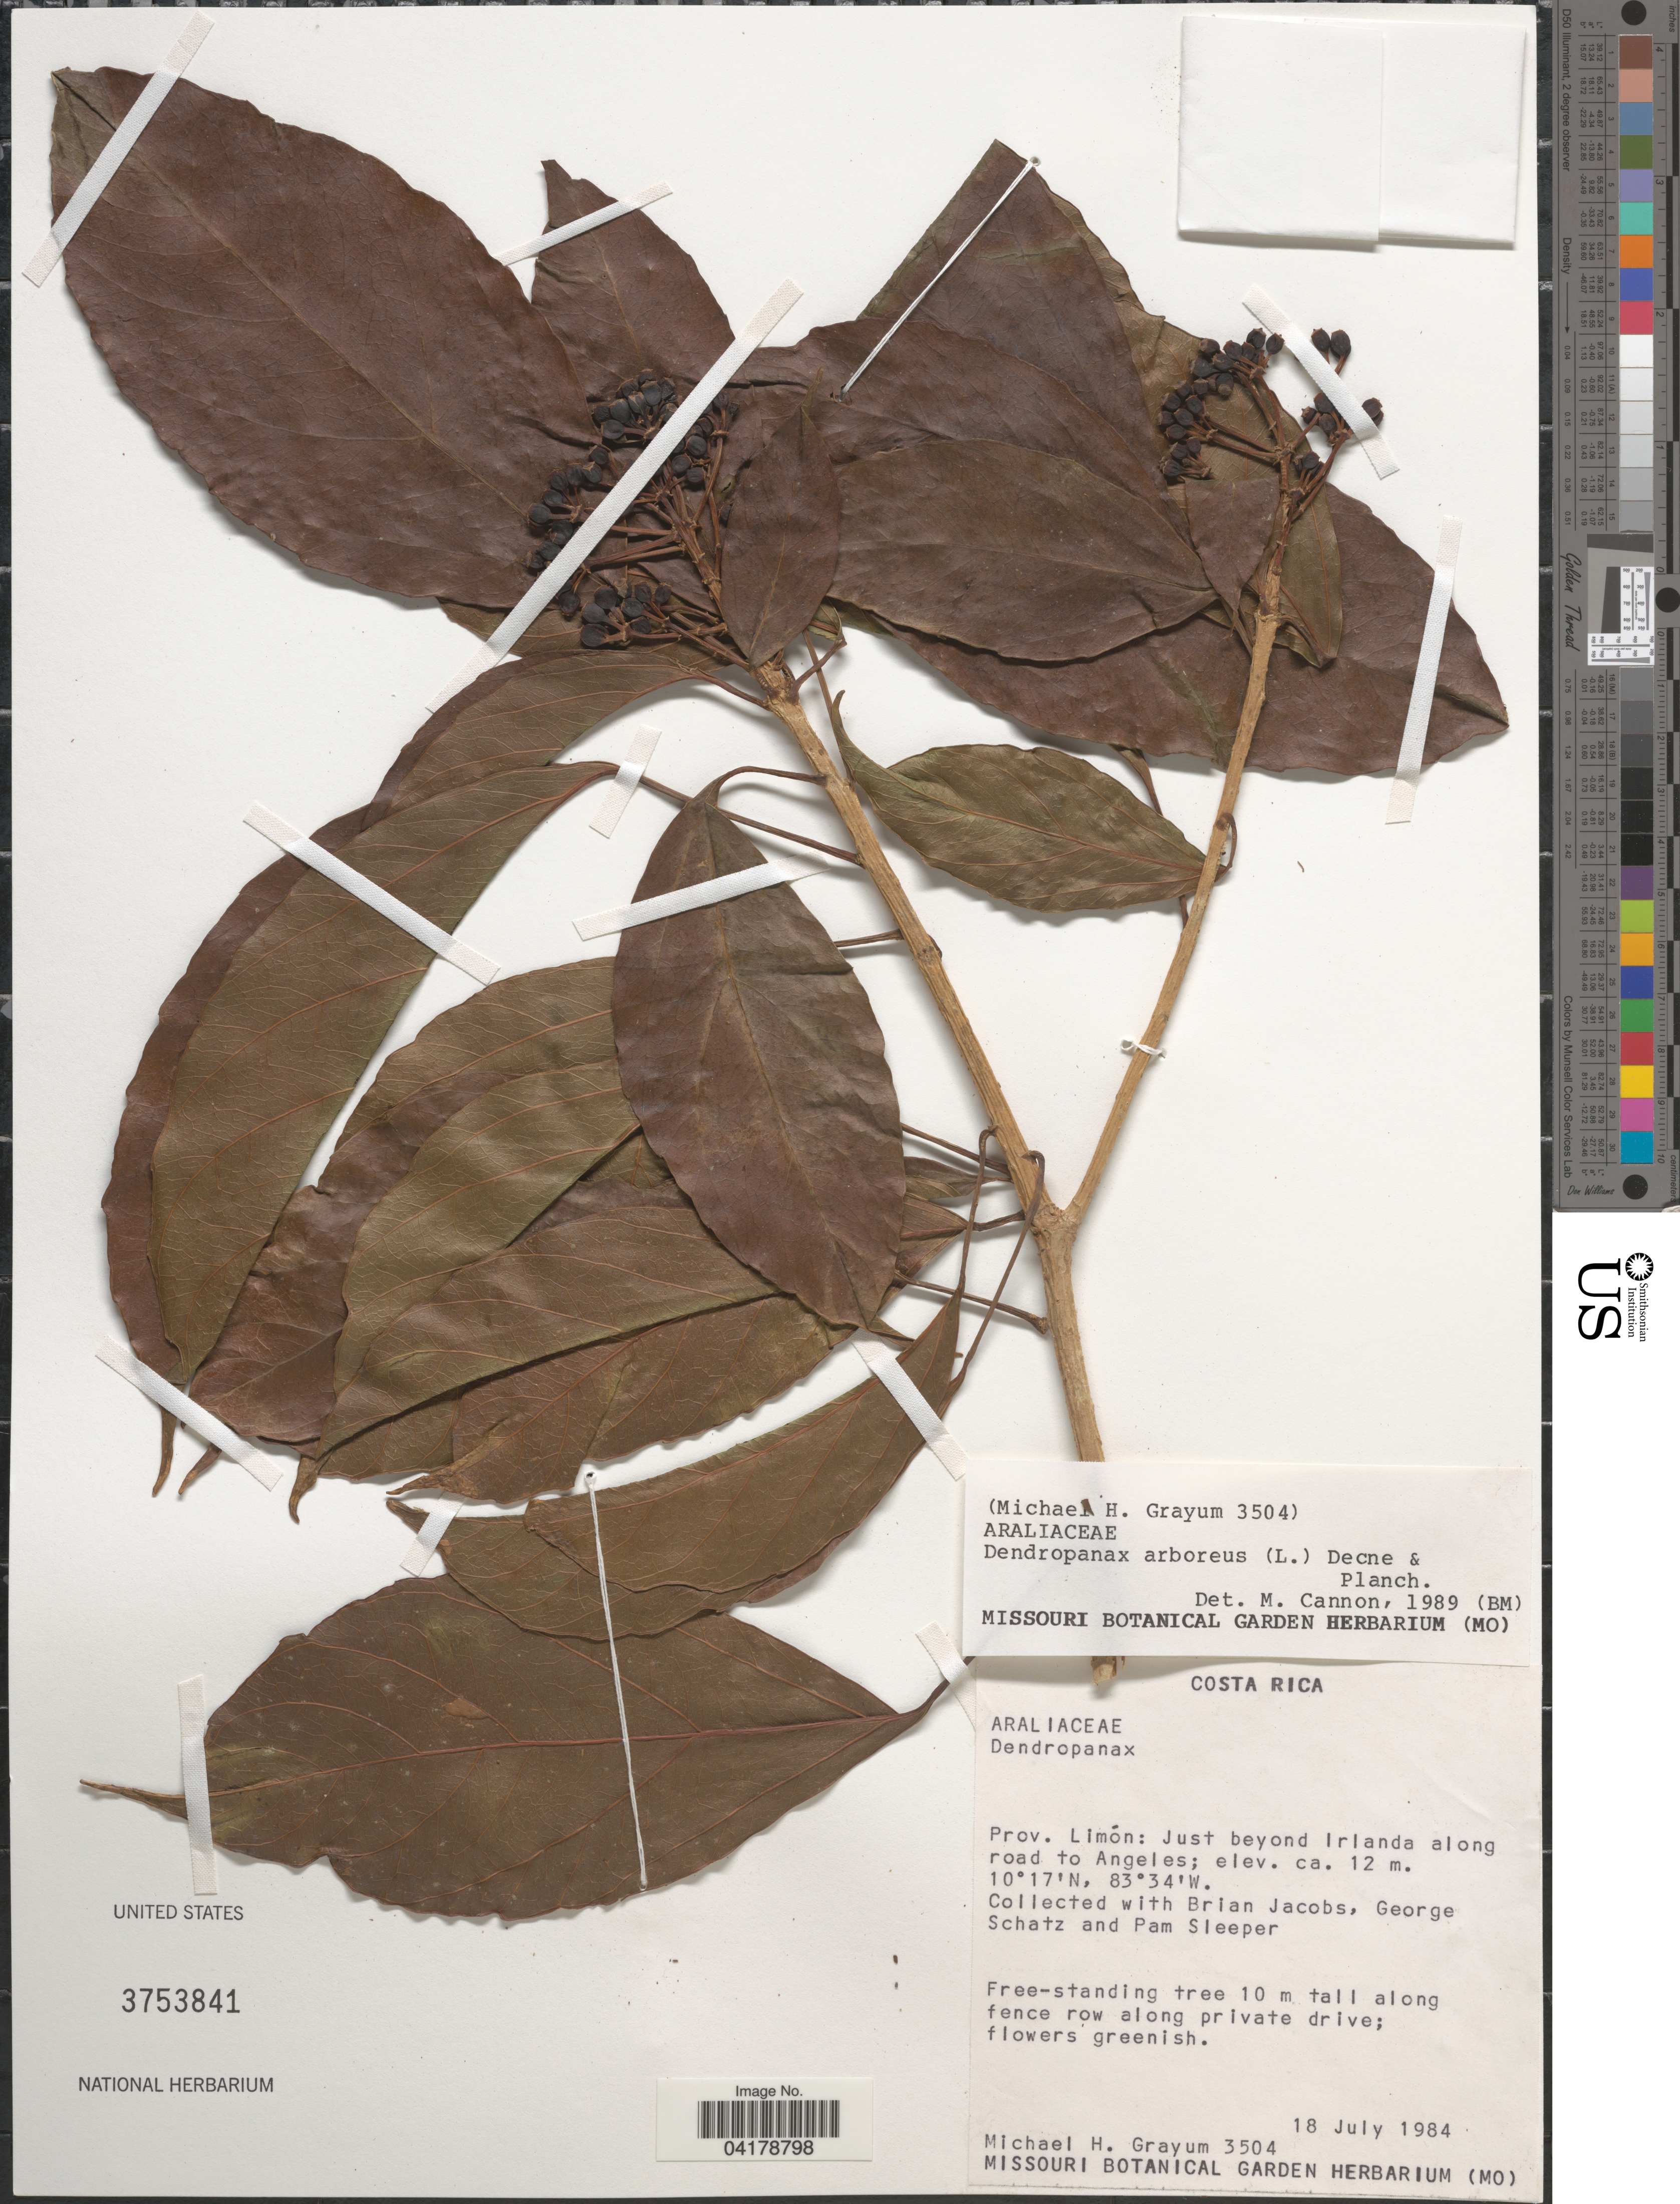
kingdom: Plantae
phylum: Tracheophyta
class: Magnoliopsida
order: Apiales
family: Araliaceae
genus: Dendropanax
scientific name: Dendropanax arboreus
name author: (L.) Decne. & Planch.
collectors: M. H. Grayum, B. Jacobs, G. Schatz & P. Sleeper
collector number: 3504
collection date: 1984-07-18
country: Costa Rica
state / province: Limón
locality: Just beyond Irlanda along road to Angeles.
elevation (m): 12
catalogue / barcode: US 3753841